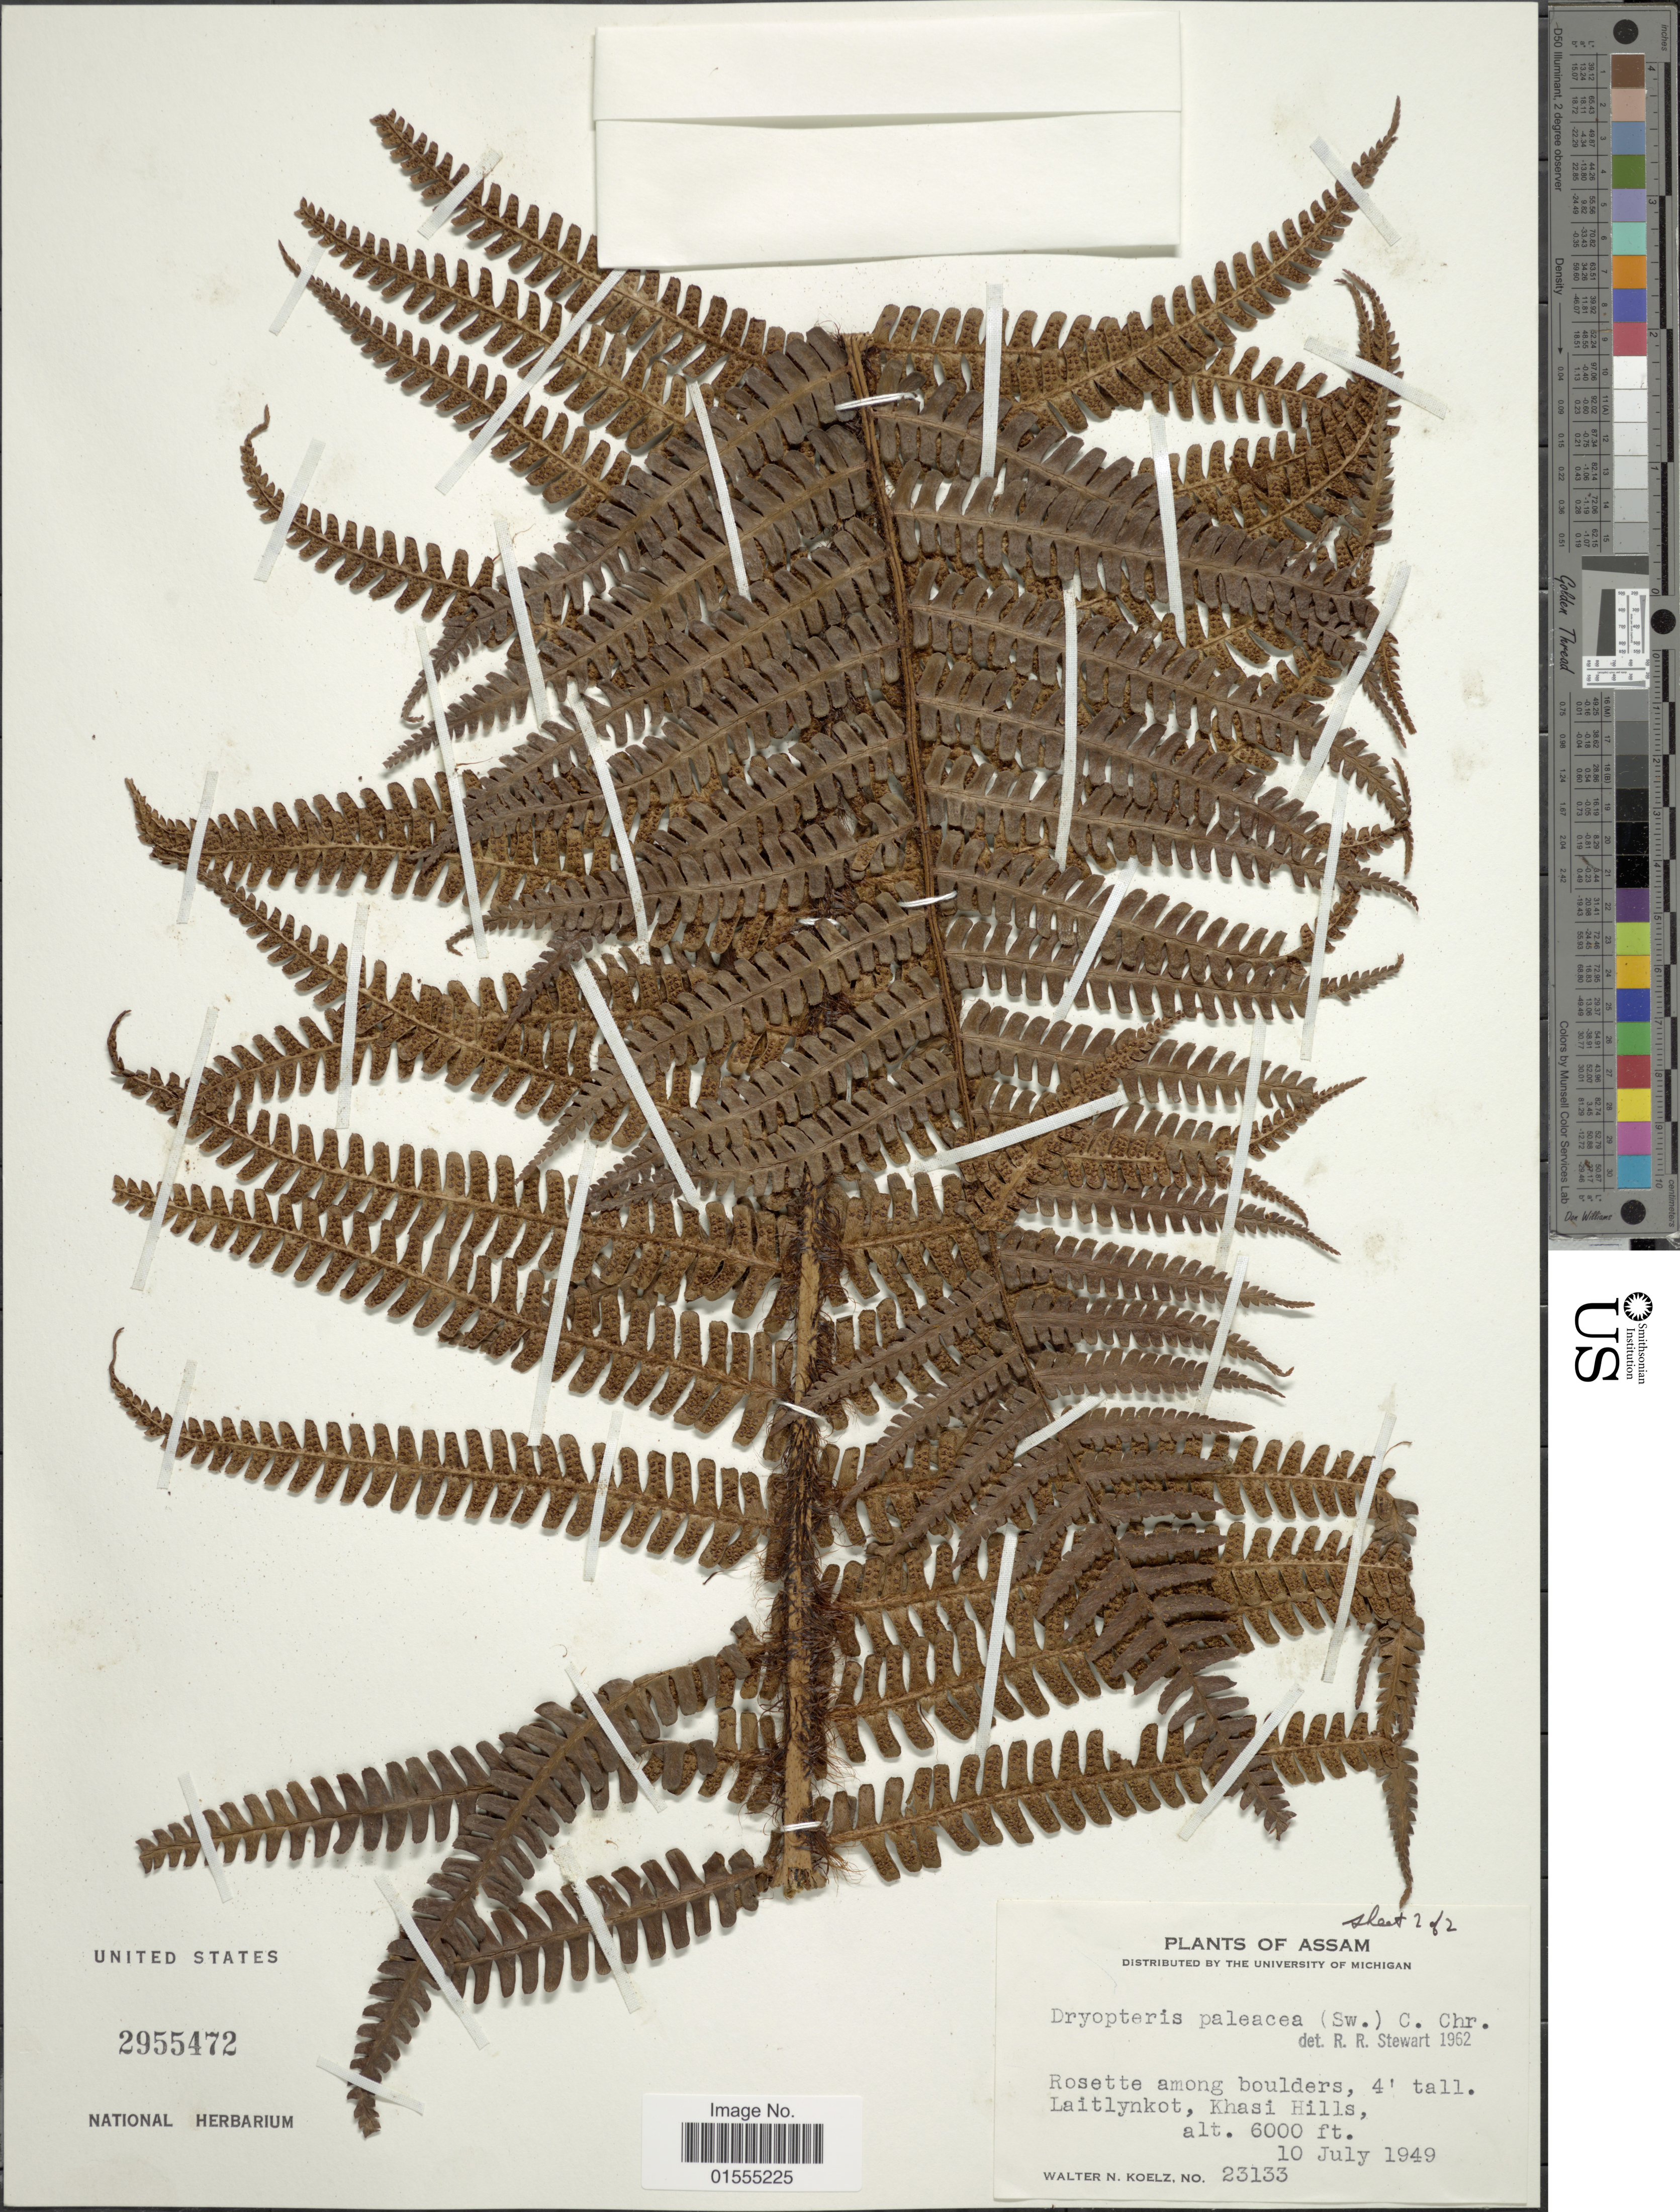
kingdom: Plantae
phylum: Tracheophyta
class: Polypodiopsida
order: Polypodiales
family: Dryopteridaceae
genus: Dryopteris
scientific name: Dryopteris wallichiana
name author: (Spreng.) Hyl.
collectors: W. N. Koelz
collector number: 23133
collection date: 1949-07-10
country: India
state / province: Meghalaya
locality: Rosette among boulders, Laitlynkot, Khasi Hills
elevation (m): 1829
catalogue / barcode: US 2955472